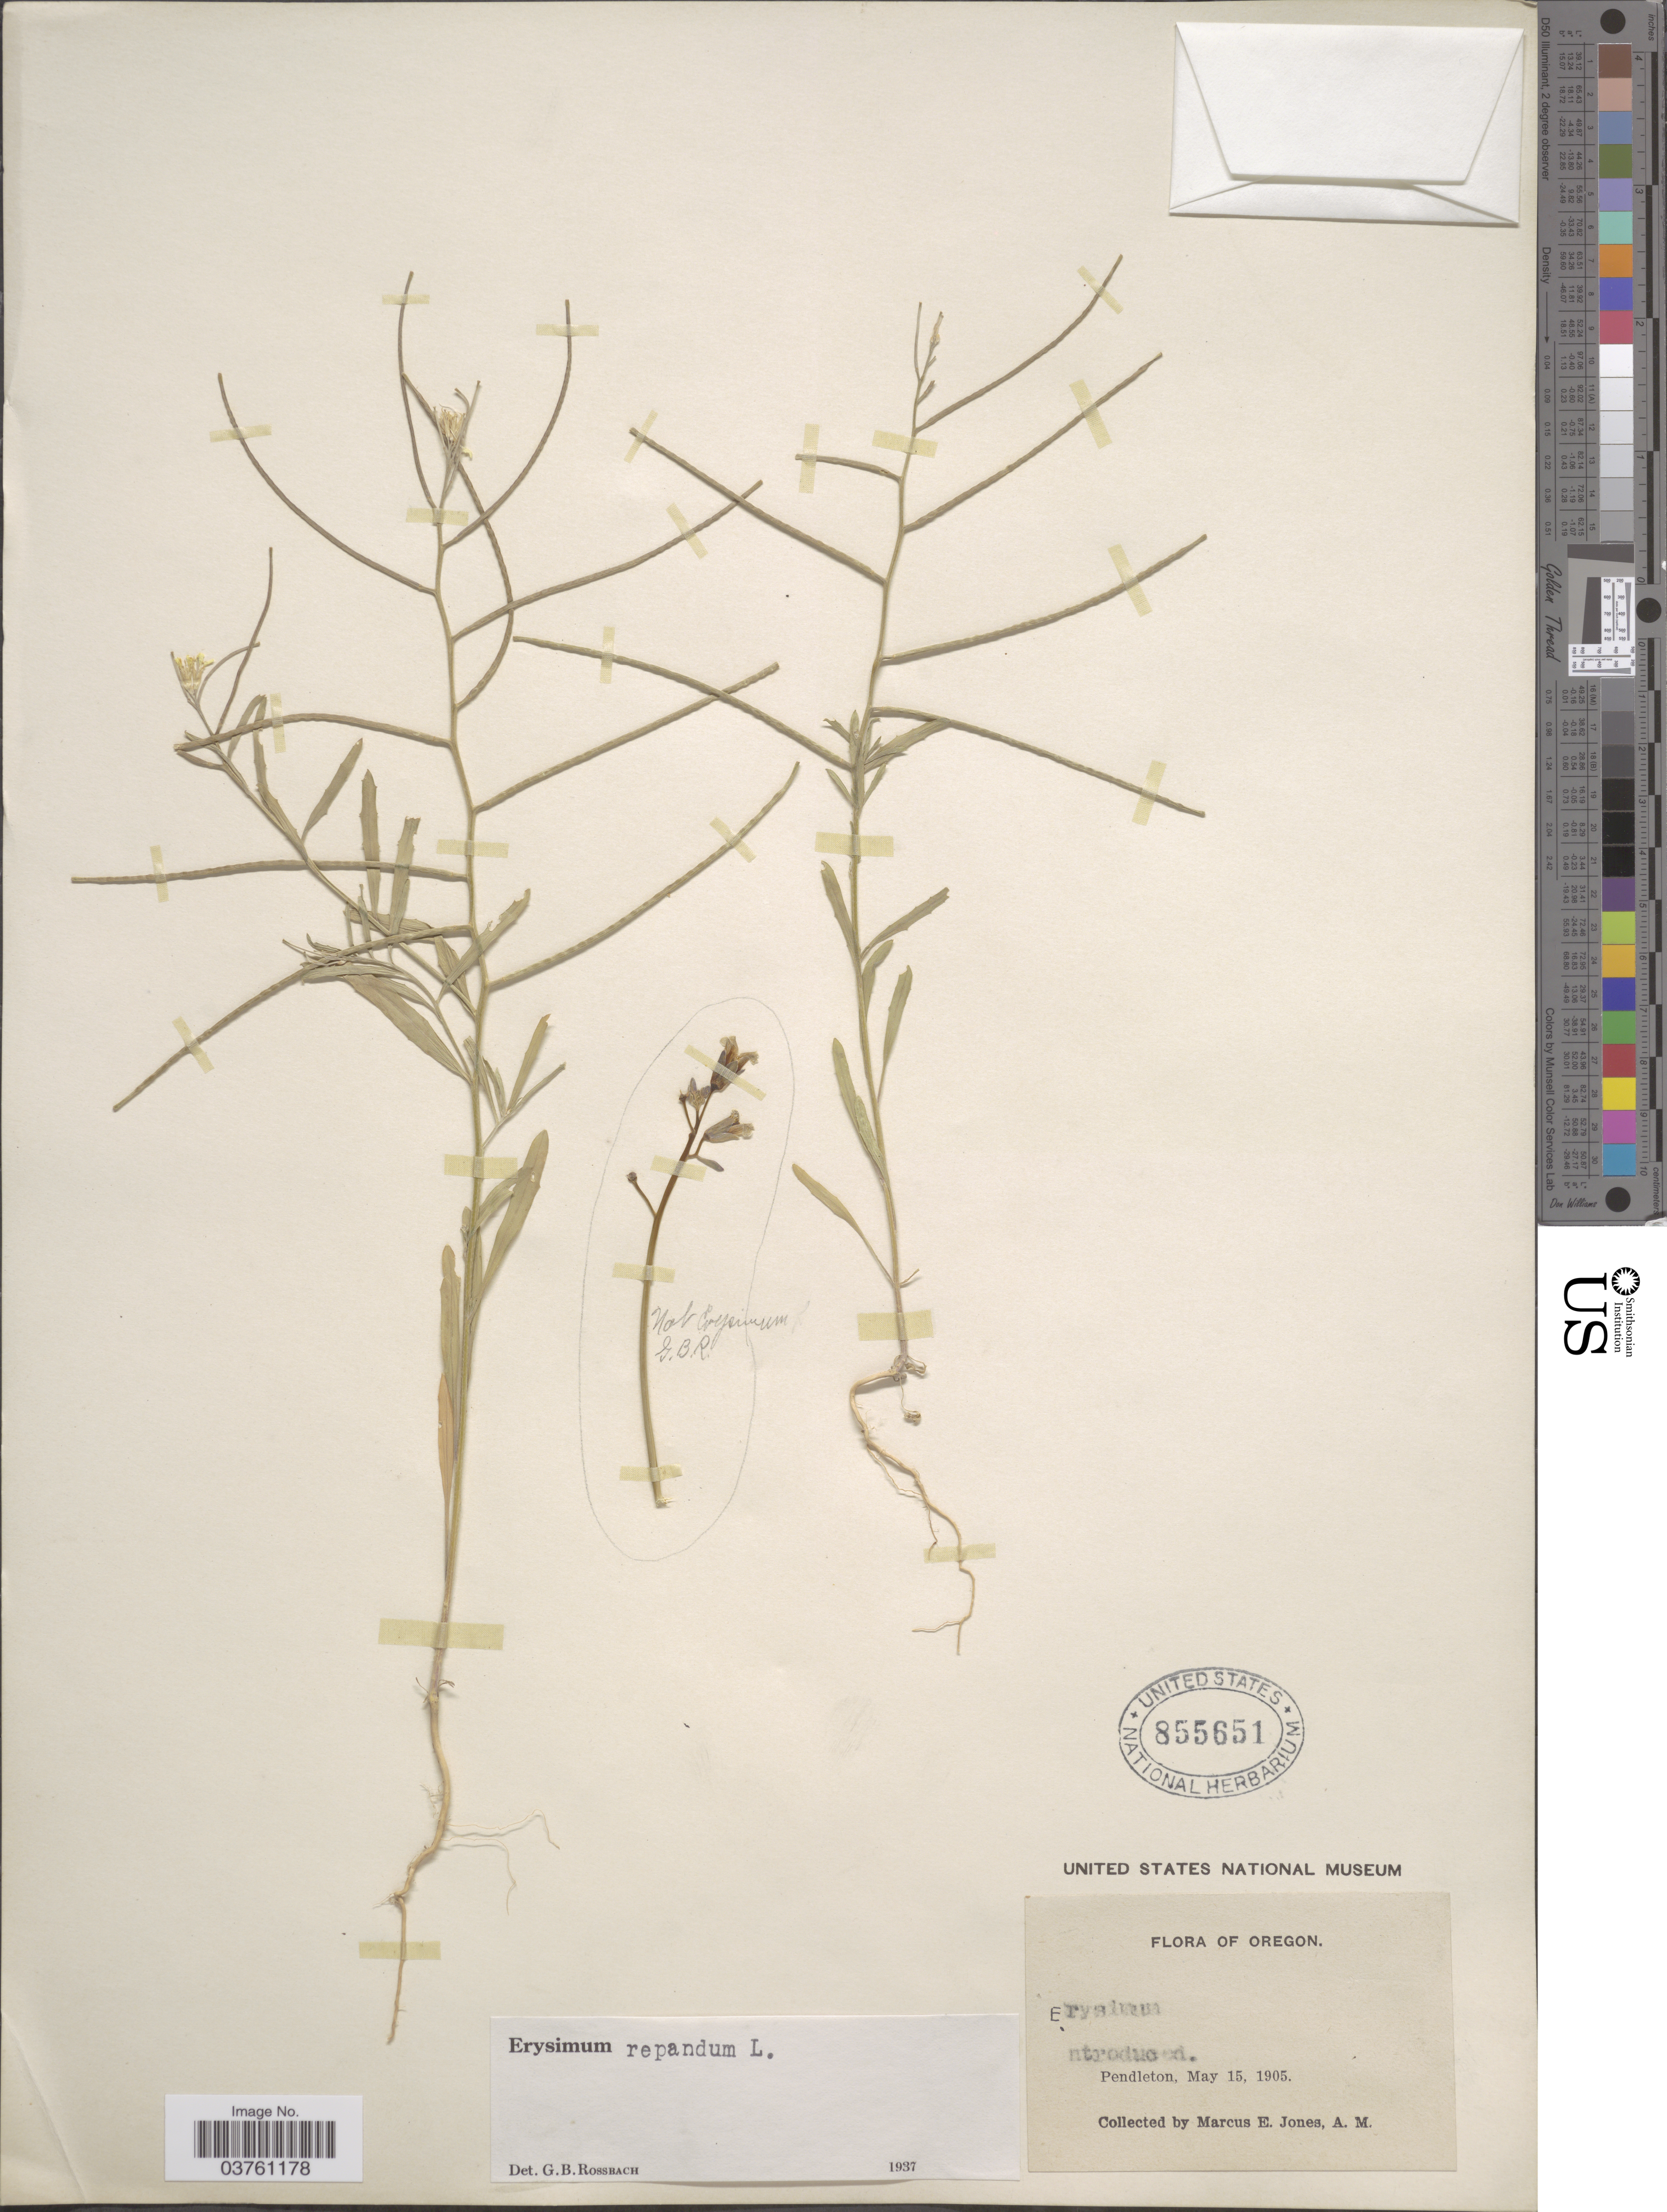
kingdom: Plantae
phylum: Tracheophyta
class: Magnoliopsida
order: Brassicales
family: Brassicaceae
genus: Erysimum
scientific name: Erysimum repandum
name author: L.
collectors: M. E. Jones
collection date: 1905-05-15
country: United States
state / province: Oregon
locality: Pendleton.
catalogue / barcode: US 855651